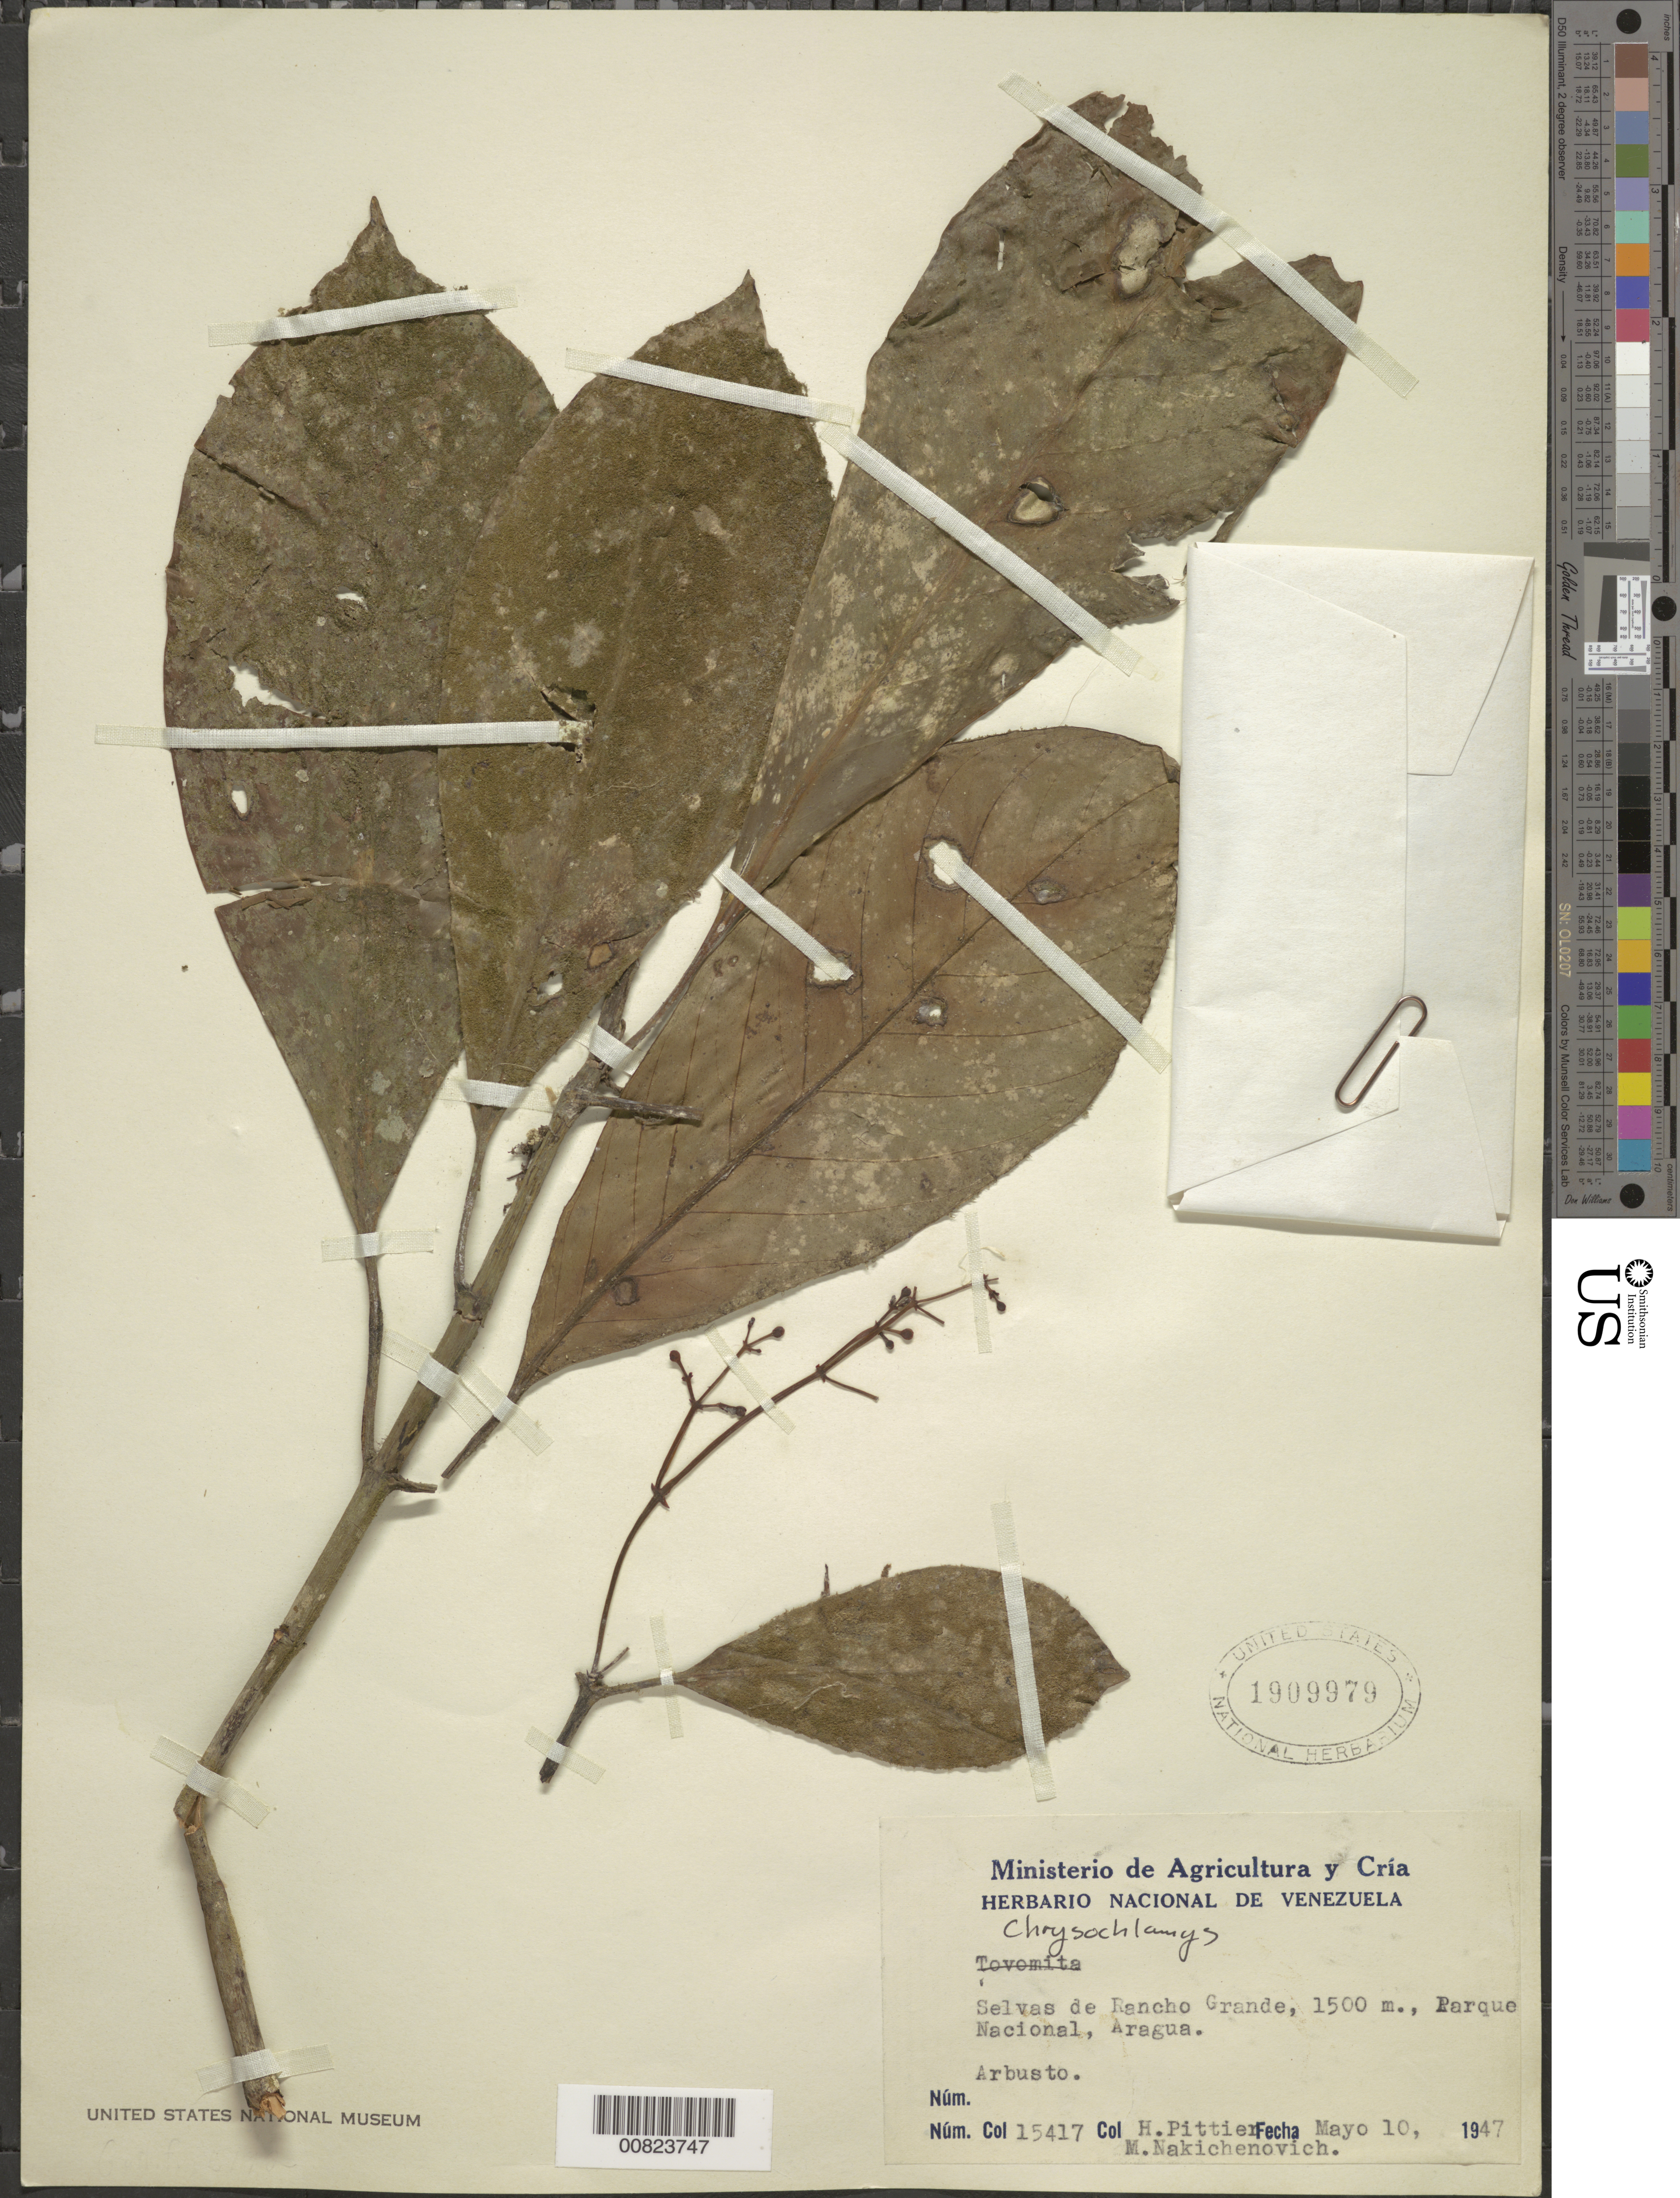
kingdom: Plantae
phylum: Tracheophyta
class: Magnoliopsida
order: Malpighiales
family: Clusiaceae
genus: Chrysochlamys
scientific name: Chrysochlamys sp.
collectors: H. F. Pittier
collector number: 15417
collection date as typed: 10-May-47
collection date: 1947-05-10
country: Venezuela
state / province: Aragua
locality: Rancho Grande, Parque Nacional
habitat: Selvas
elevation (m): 1500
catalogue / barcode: US 1909979